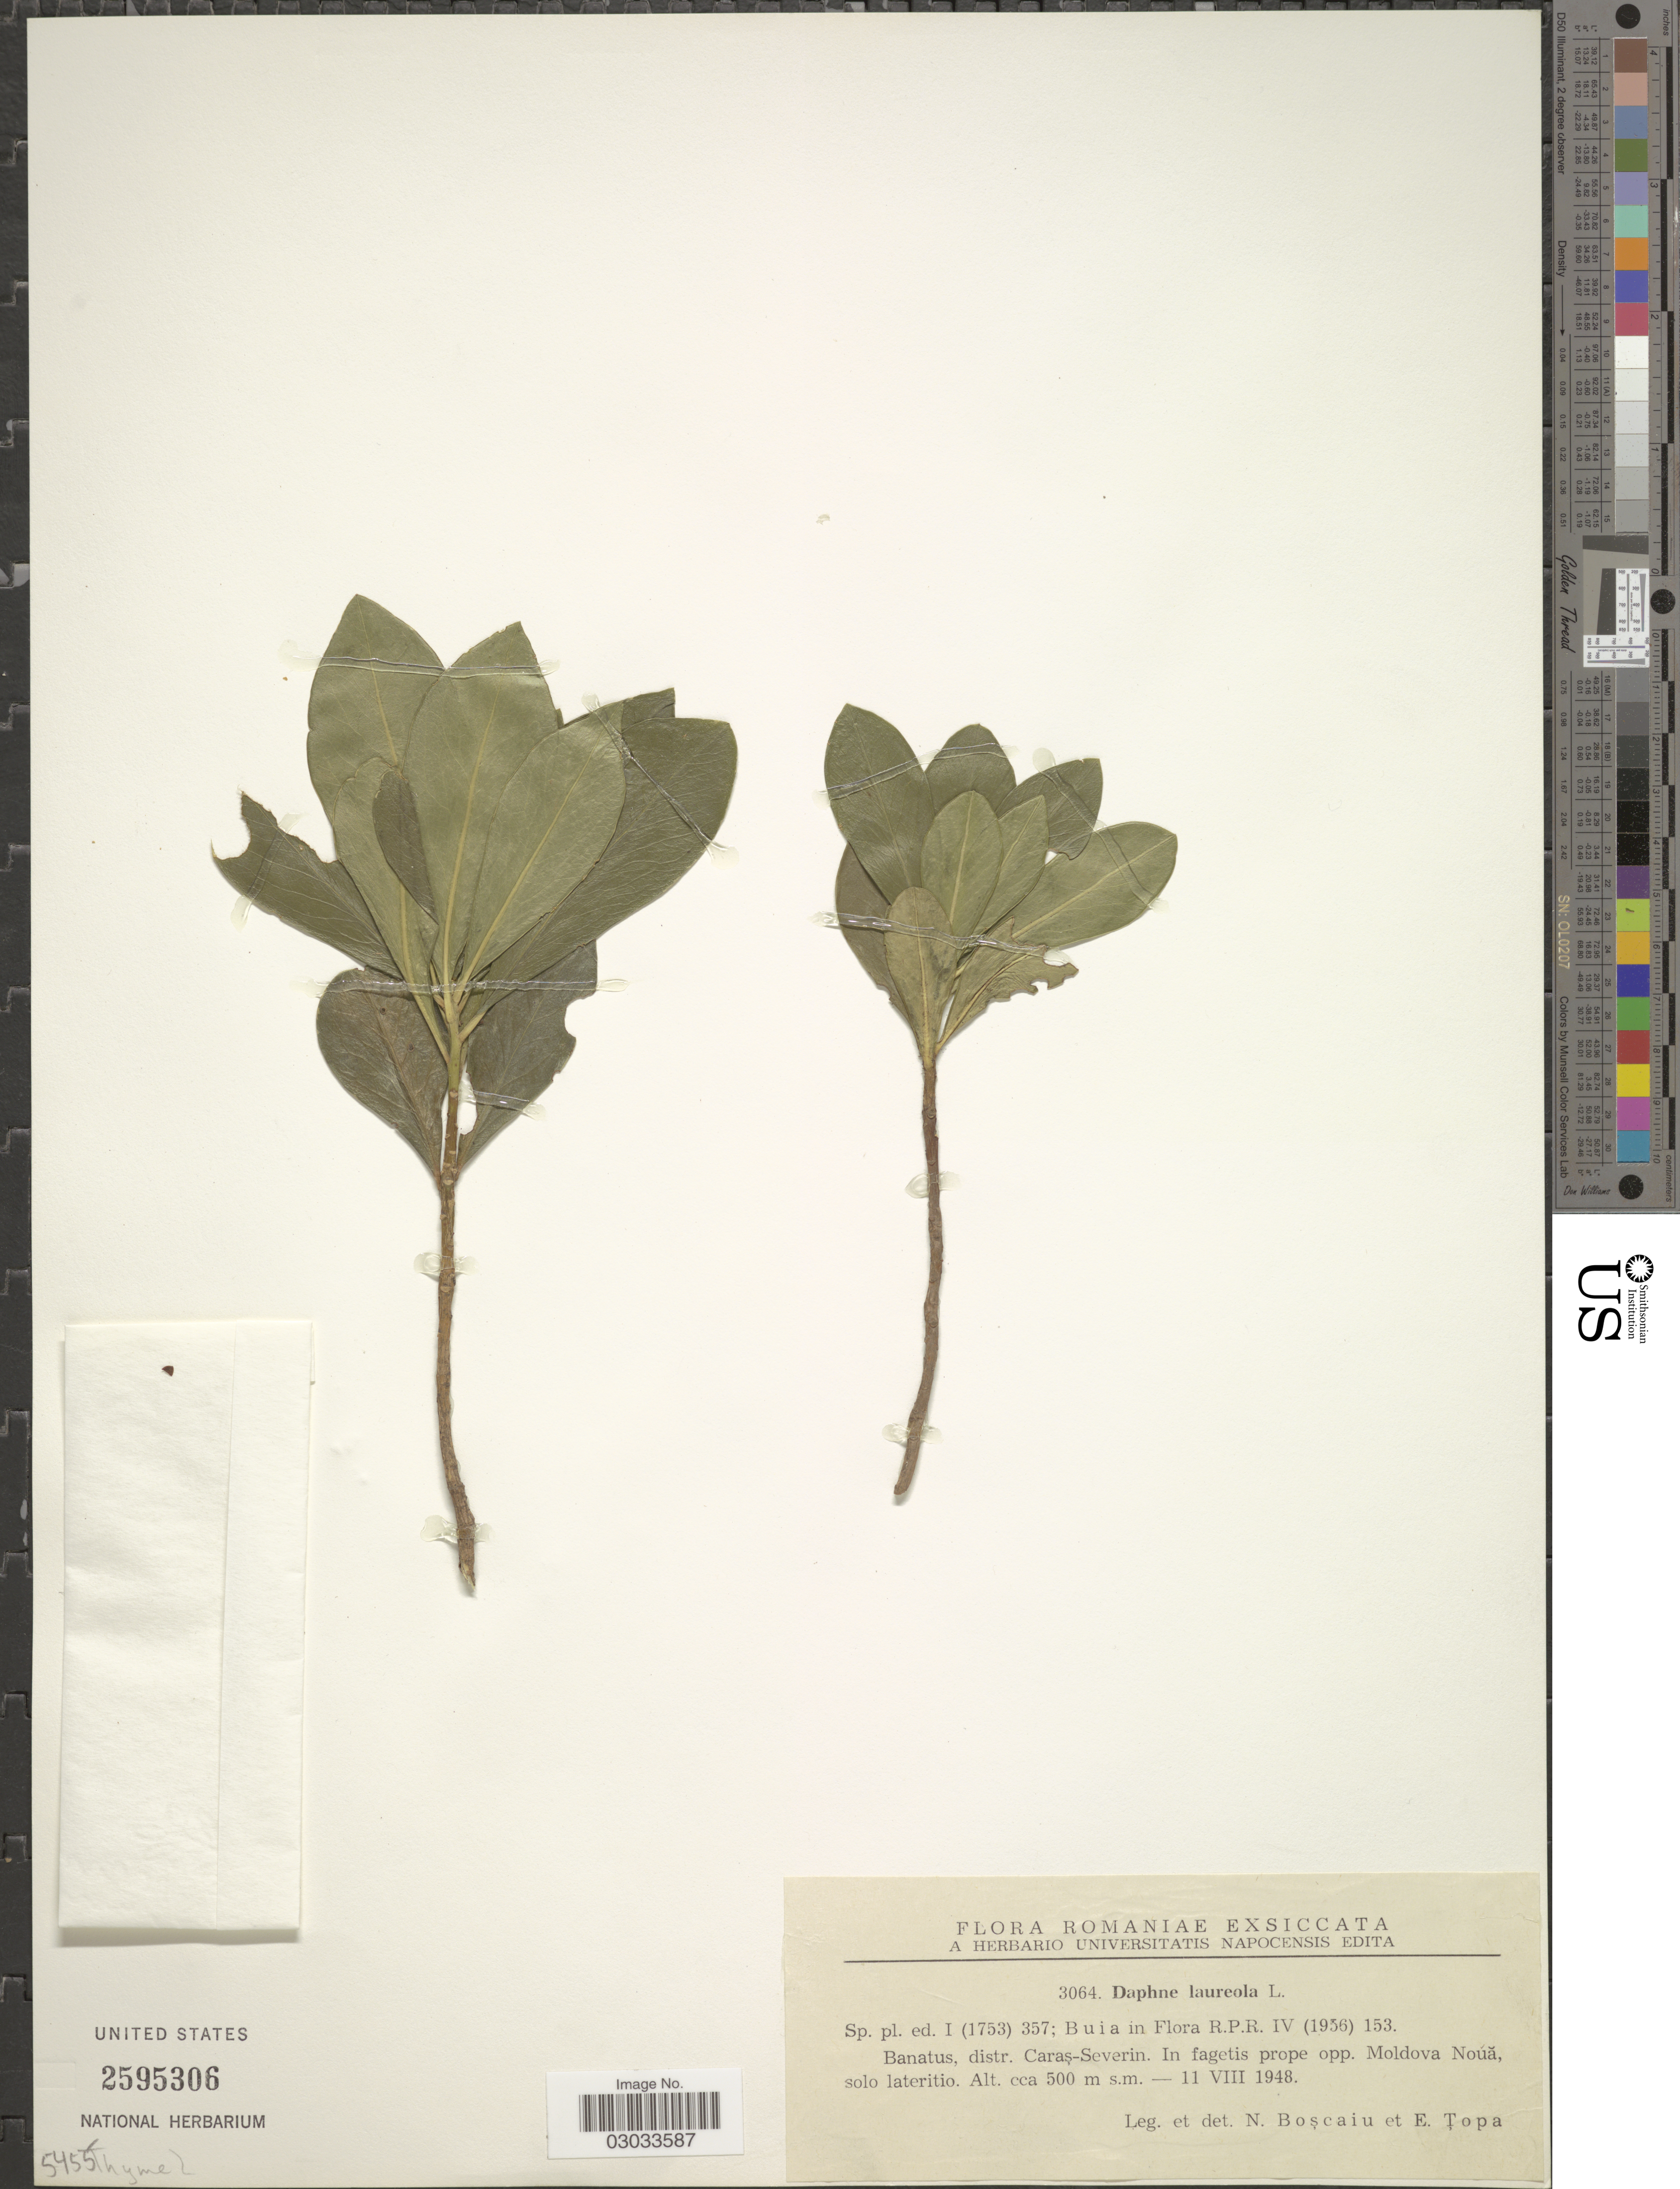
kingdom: Plantae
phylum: Tracheophyta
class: Magnoliopsida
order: Malvales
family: Thymelaeaceae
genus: Daphne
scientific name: Daphne laureola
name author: L.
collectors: Boscaiu, N. & E. Topa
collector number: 3064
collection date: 1948-08-11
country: Romania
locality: Banatus, distr. Caras-Severin. In fagetis prope opp. Moldova Noua, solo lateritio.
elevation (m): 500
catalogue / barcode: US 2595306